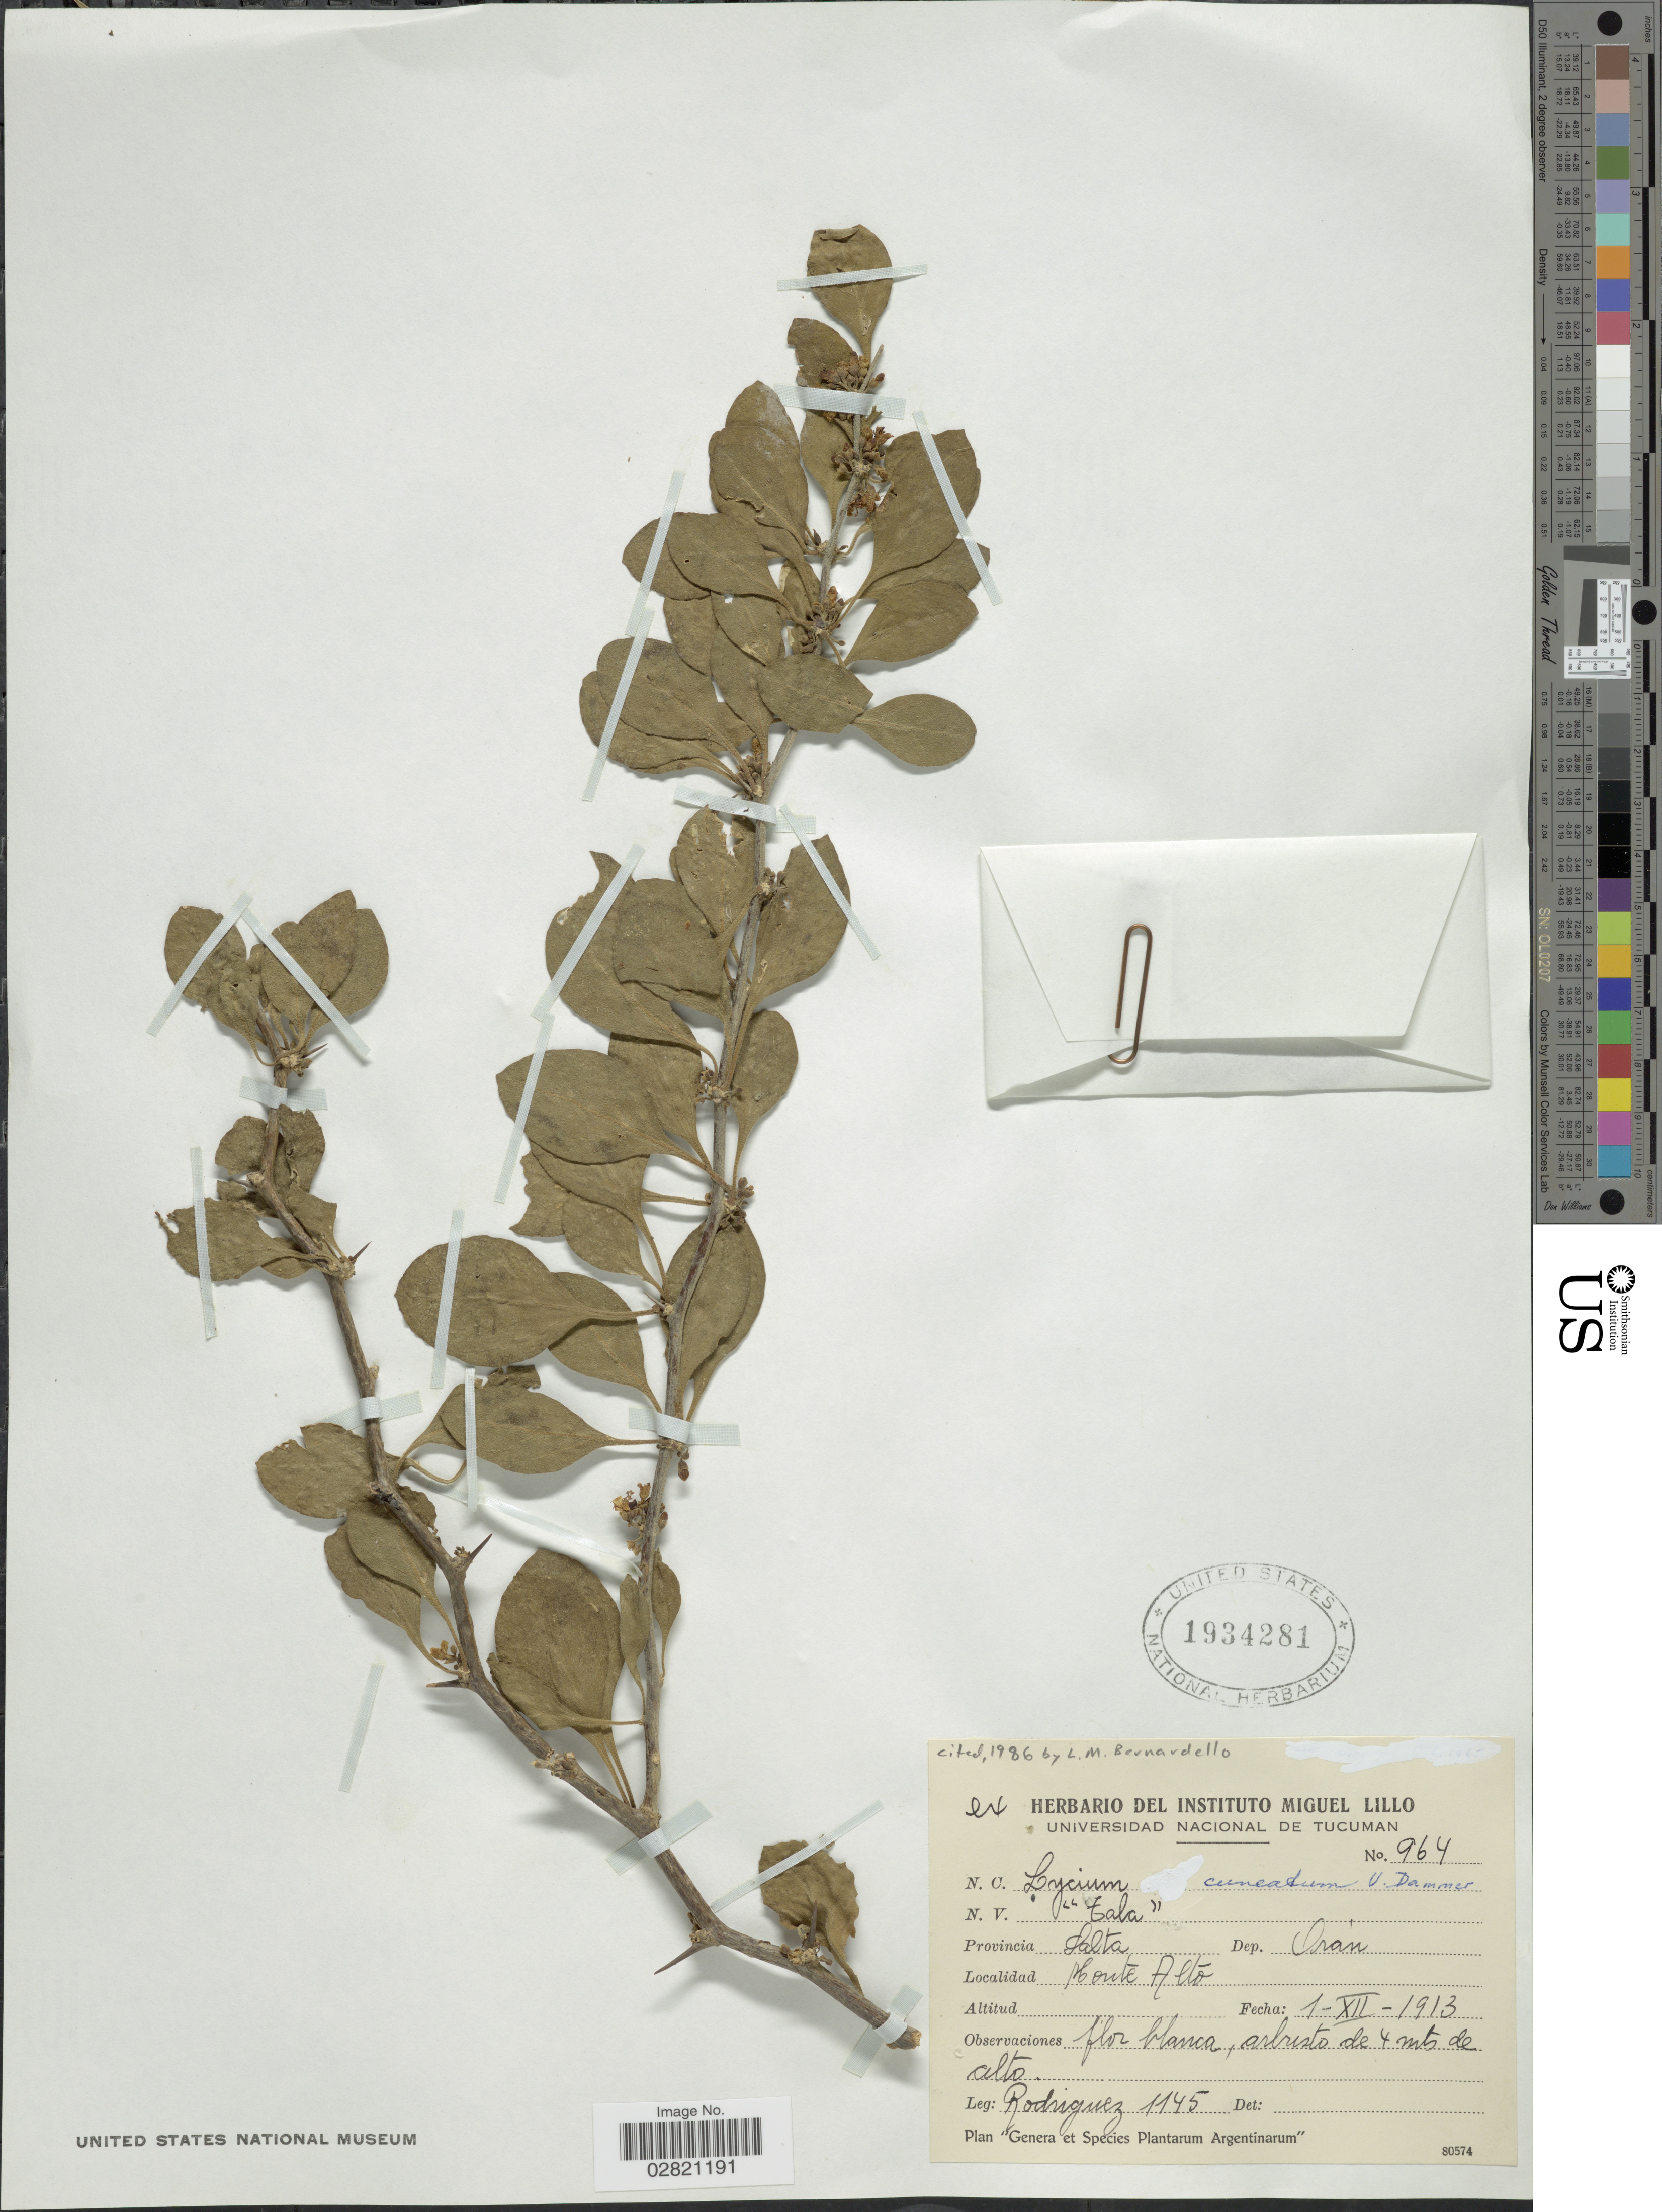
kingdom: Plantae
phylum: Tracheophyta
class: Magnoliopsida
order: Solanales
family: Solanaceae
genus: Lycium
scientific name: Lycium cuneatum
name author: Dammer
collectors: Rodriguez, --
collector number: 1145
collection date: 1913-12-01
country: Argentina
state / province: Salta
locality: Dep. Orán, Monte Alto.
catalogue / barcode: US 1934281